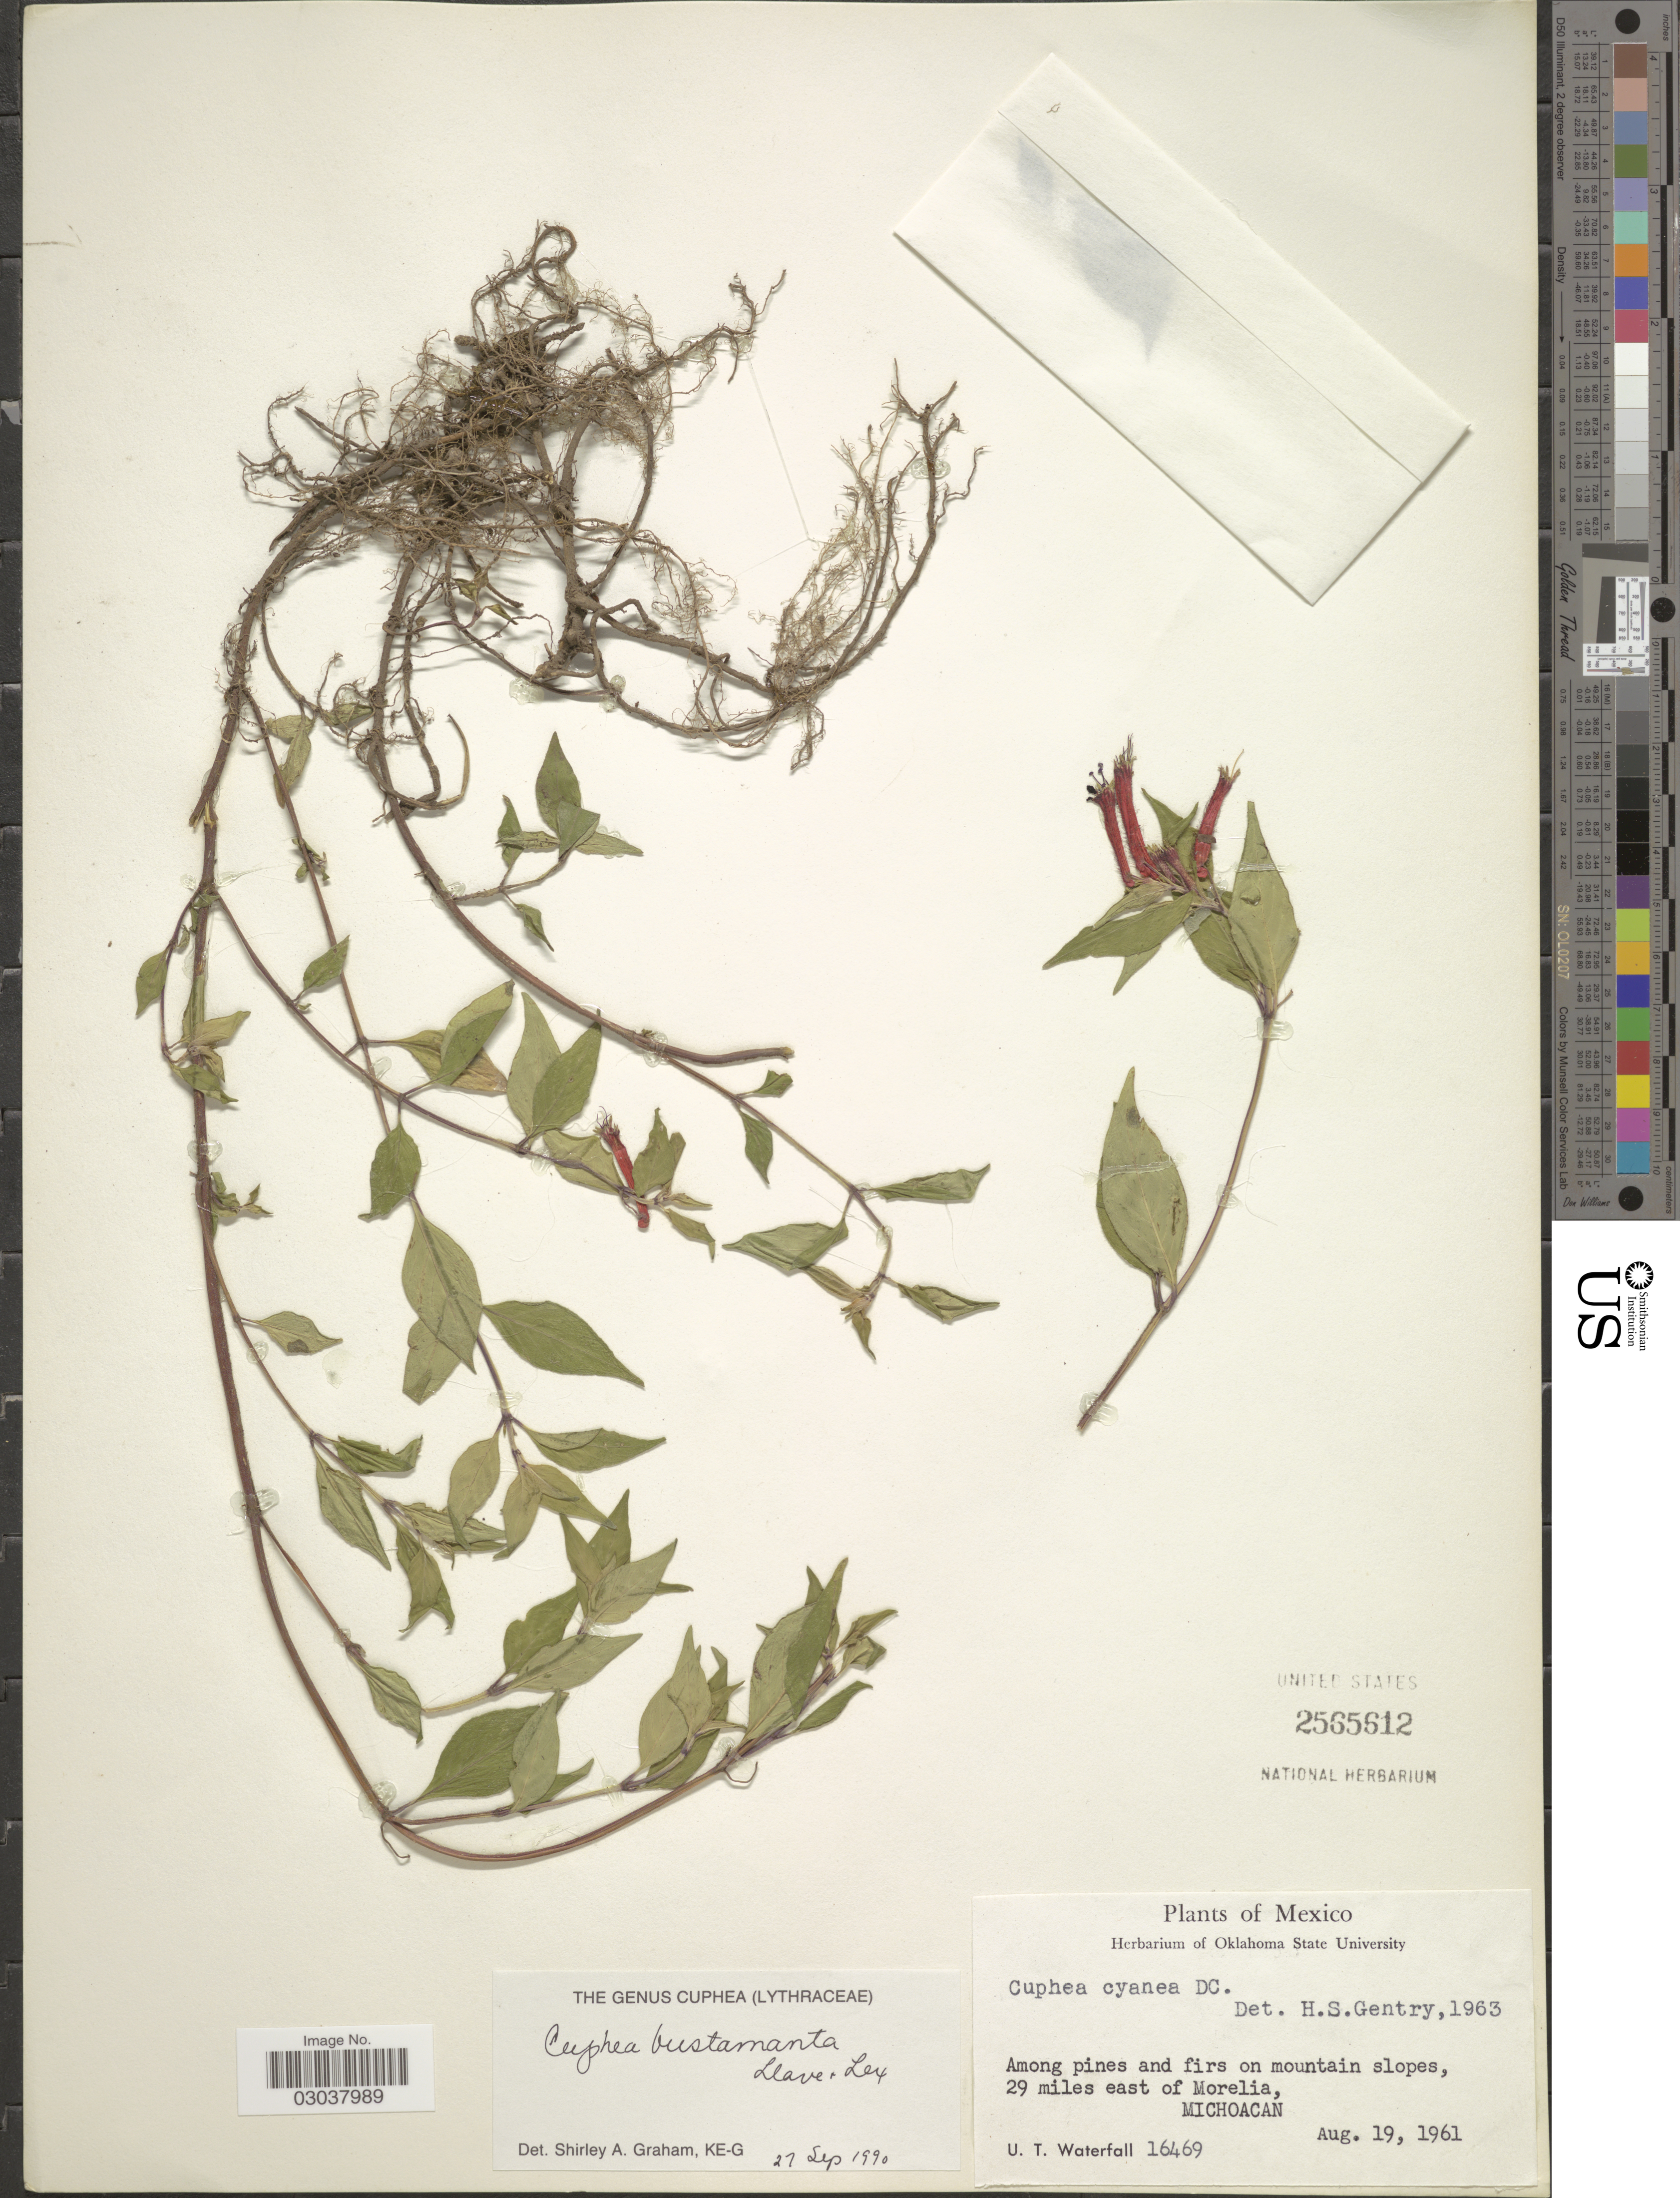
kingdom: Plantae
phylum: Tracheophyta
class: Magnoliopsida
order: Myrtales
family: Lythraceae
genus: Cuphea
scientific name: Cuphea bustamanta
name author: Lex.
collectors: U. T. Waterfall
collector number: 16469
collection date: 1961-08-19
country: Mexico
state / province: Michoacán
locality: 29 miles east of Morelia.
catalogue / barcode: US 2565612